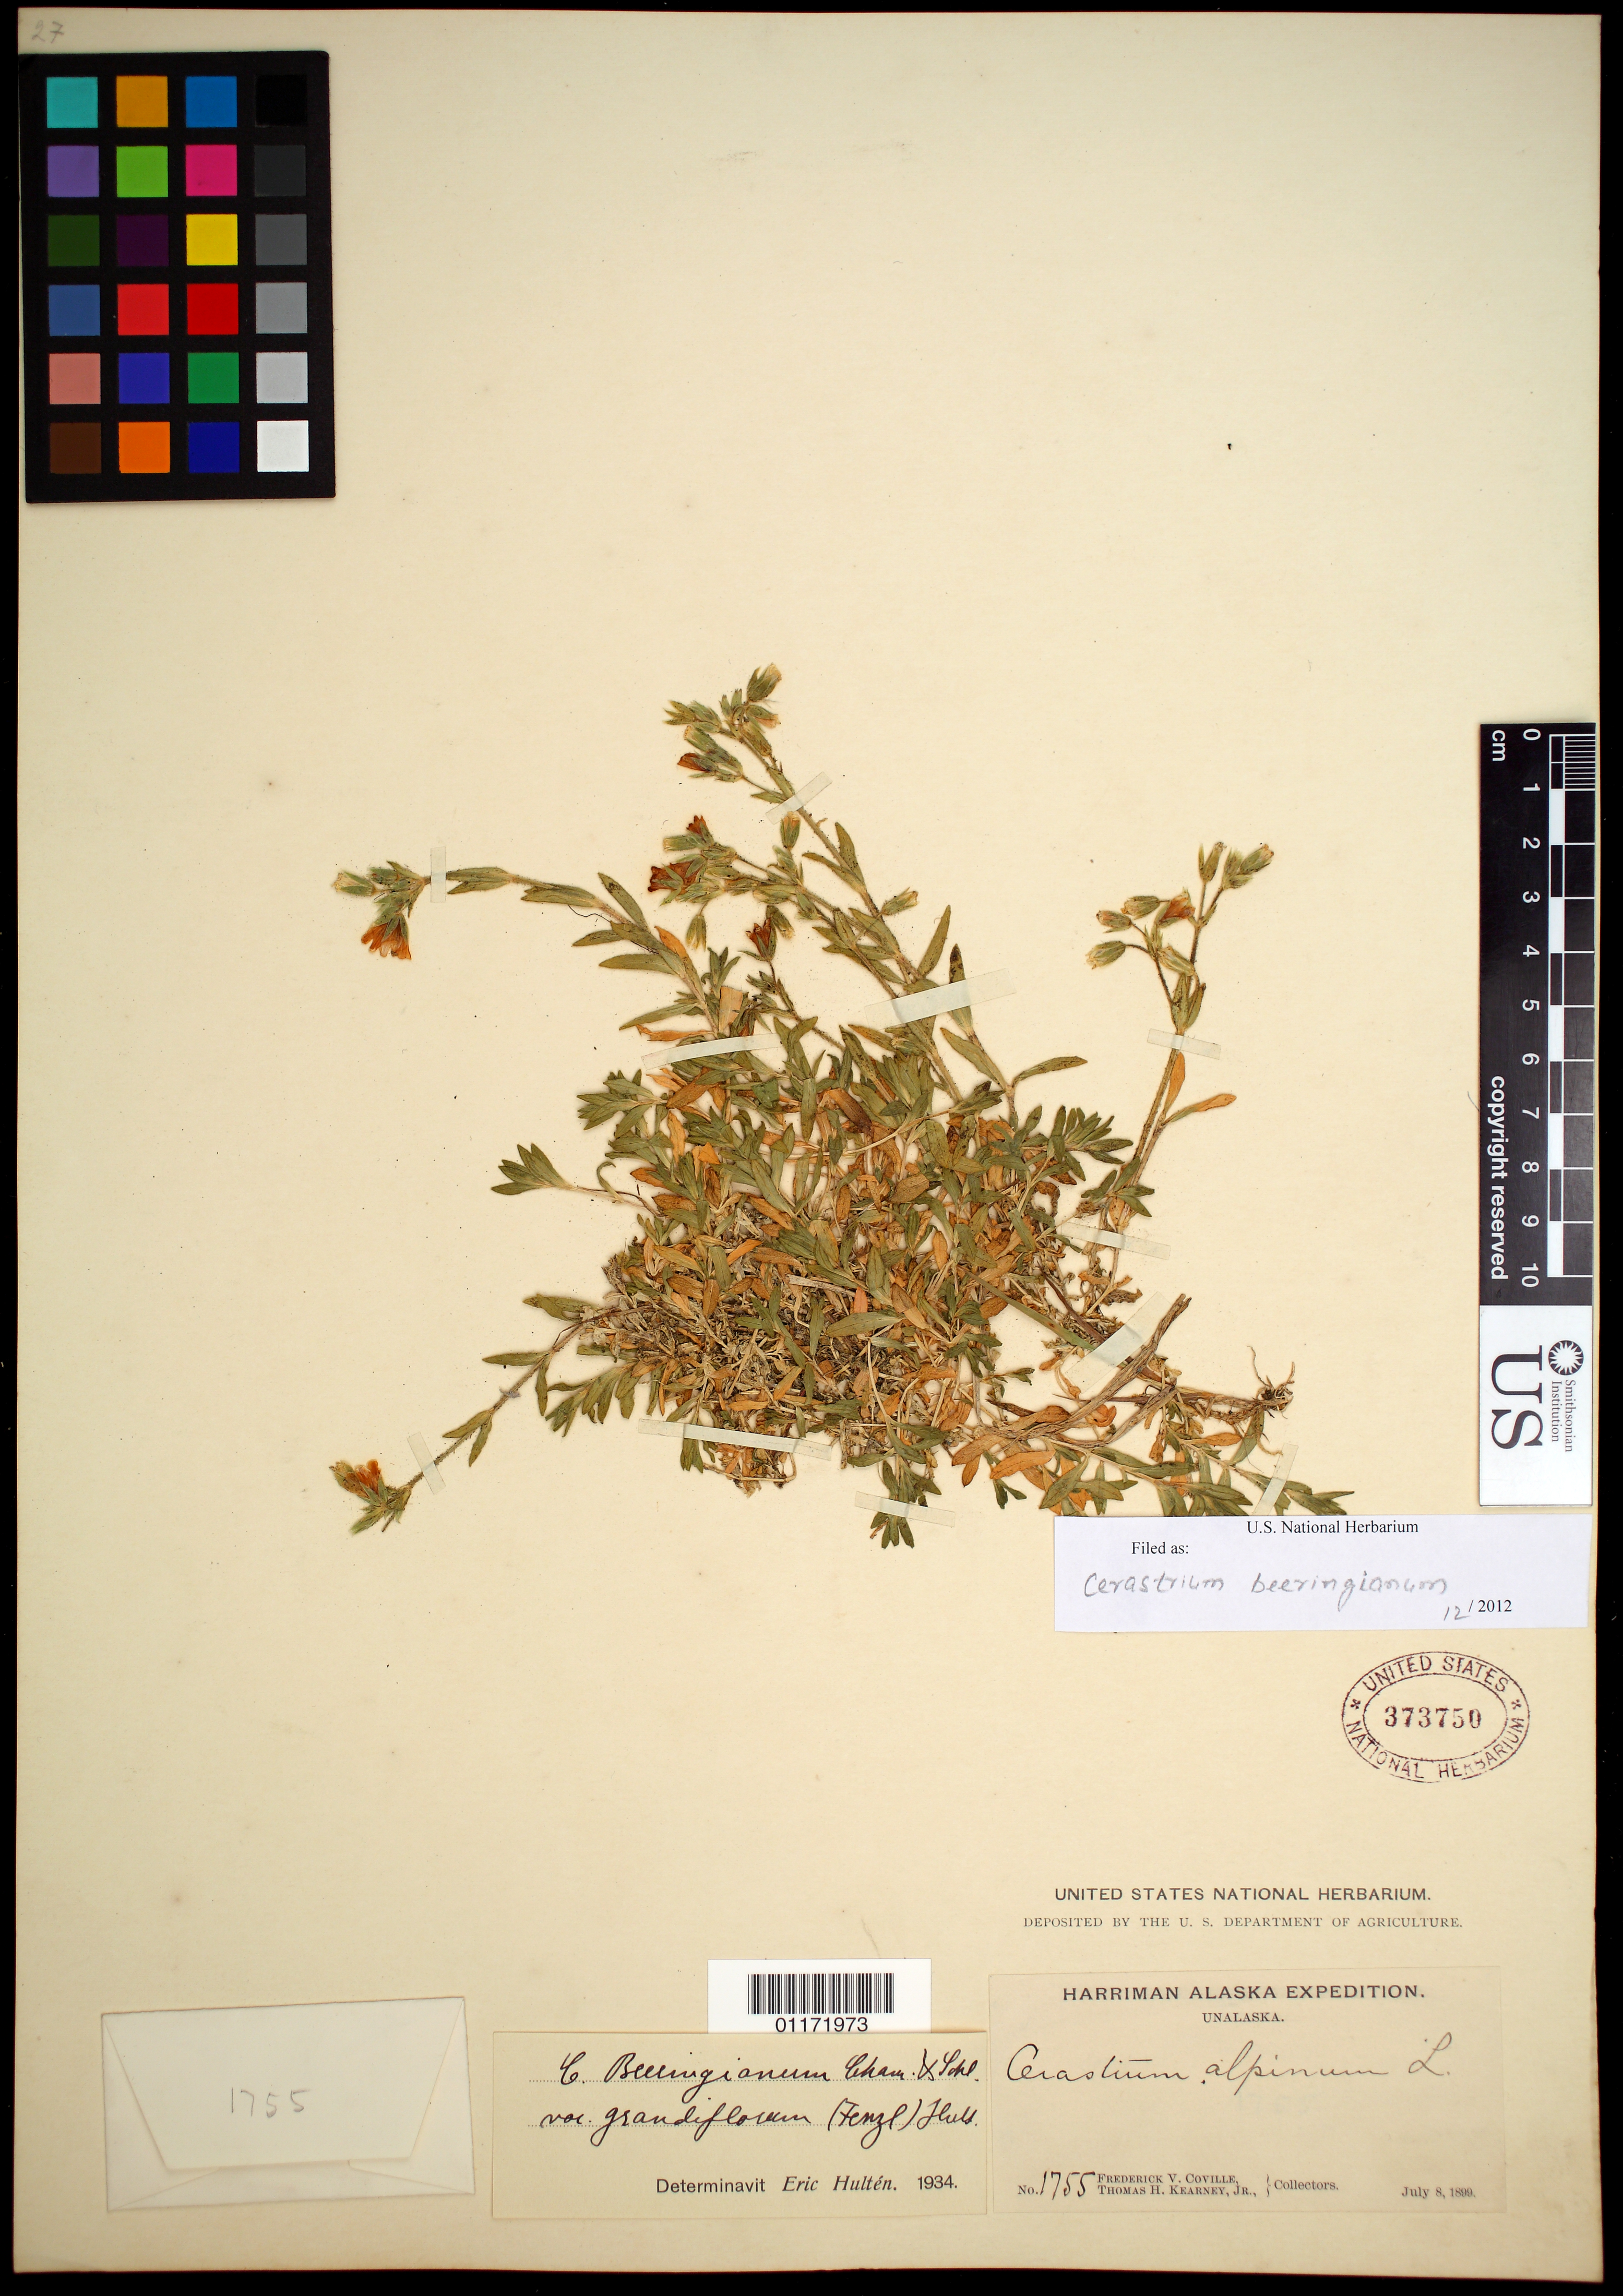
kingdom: Plantae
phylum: Tracheophyta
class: Magnoliopsida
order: Caryophyllales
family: Caryophyllaceae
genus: Cerastium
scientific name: Cerastium beeringianum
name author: Cham. & Schltdl.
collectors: F. V. Coville & T. H. Kearney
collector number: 1755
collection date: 1899-07-08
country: United States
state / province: Alaska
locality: Unalaska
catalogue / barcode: US 373750